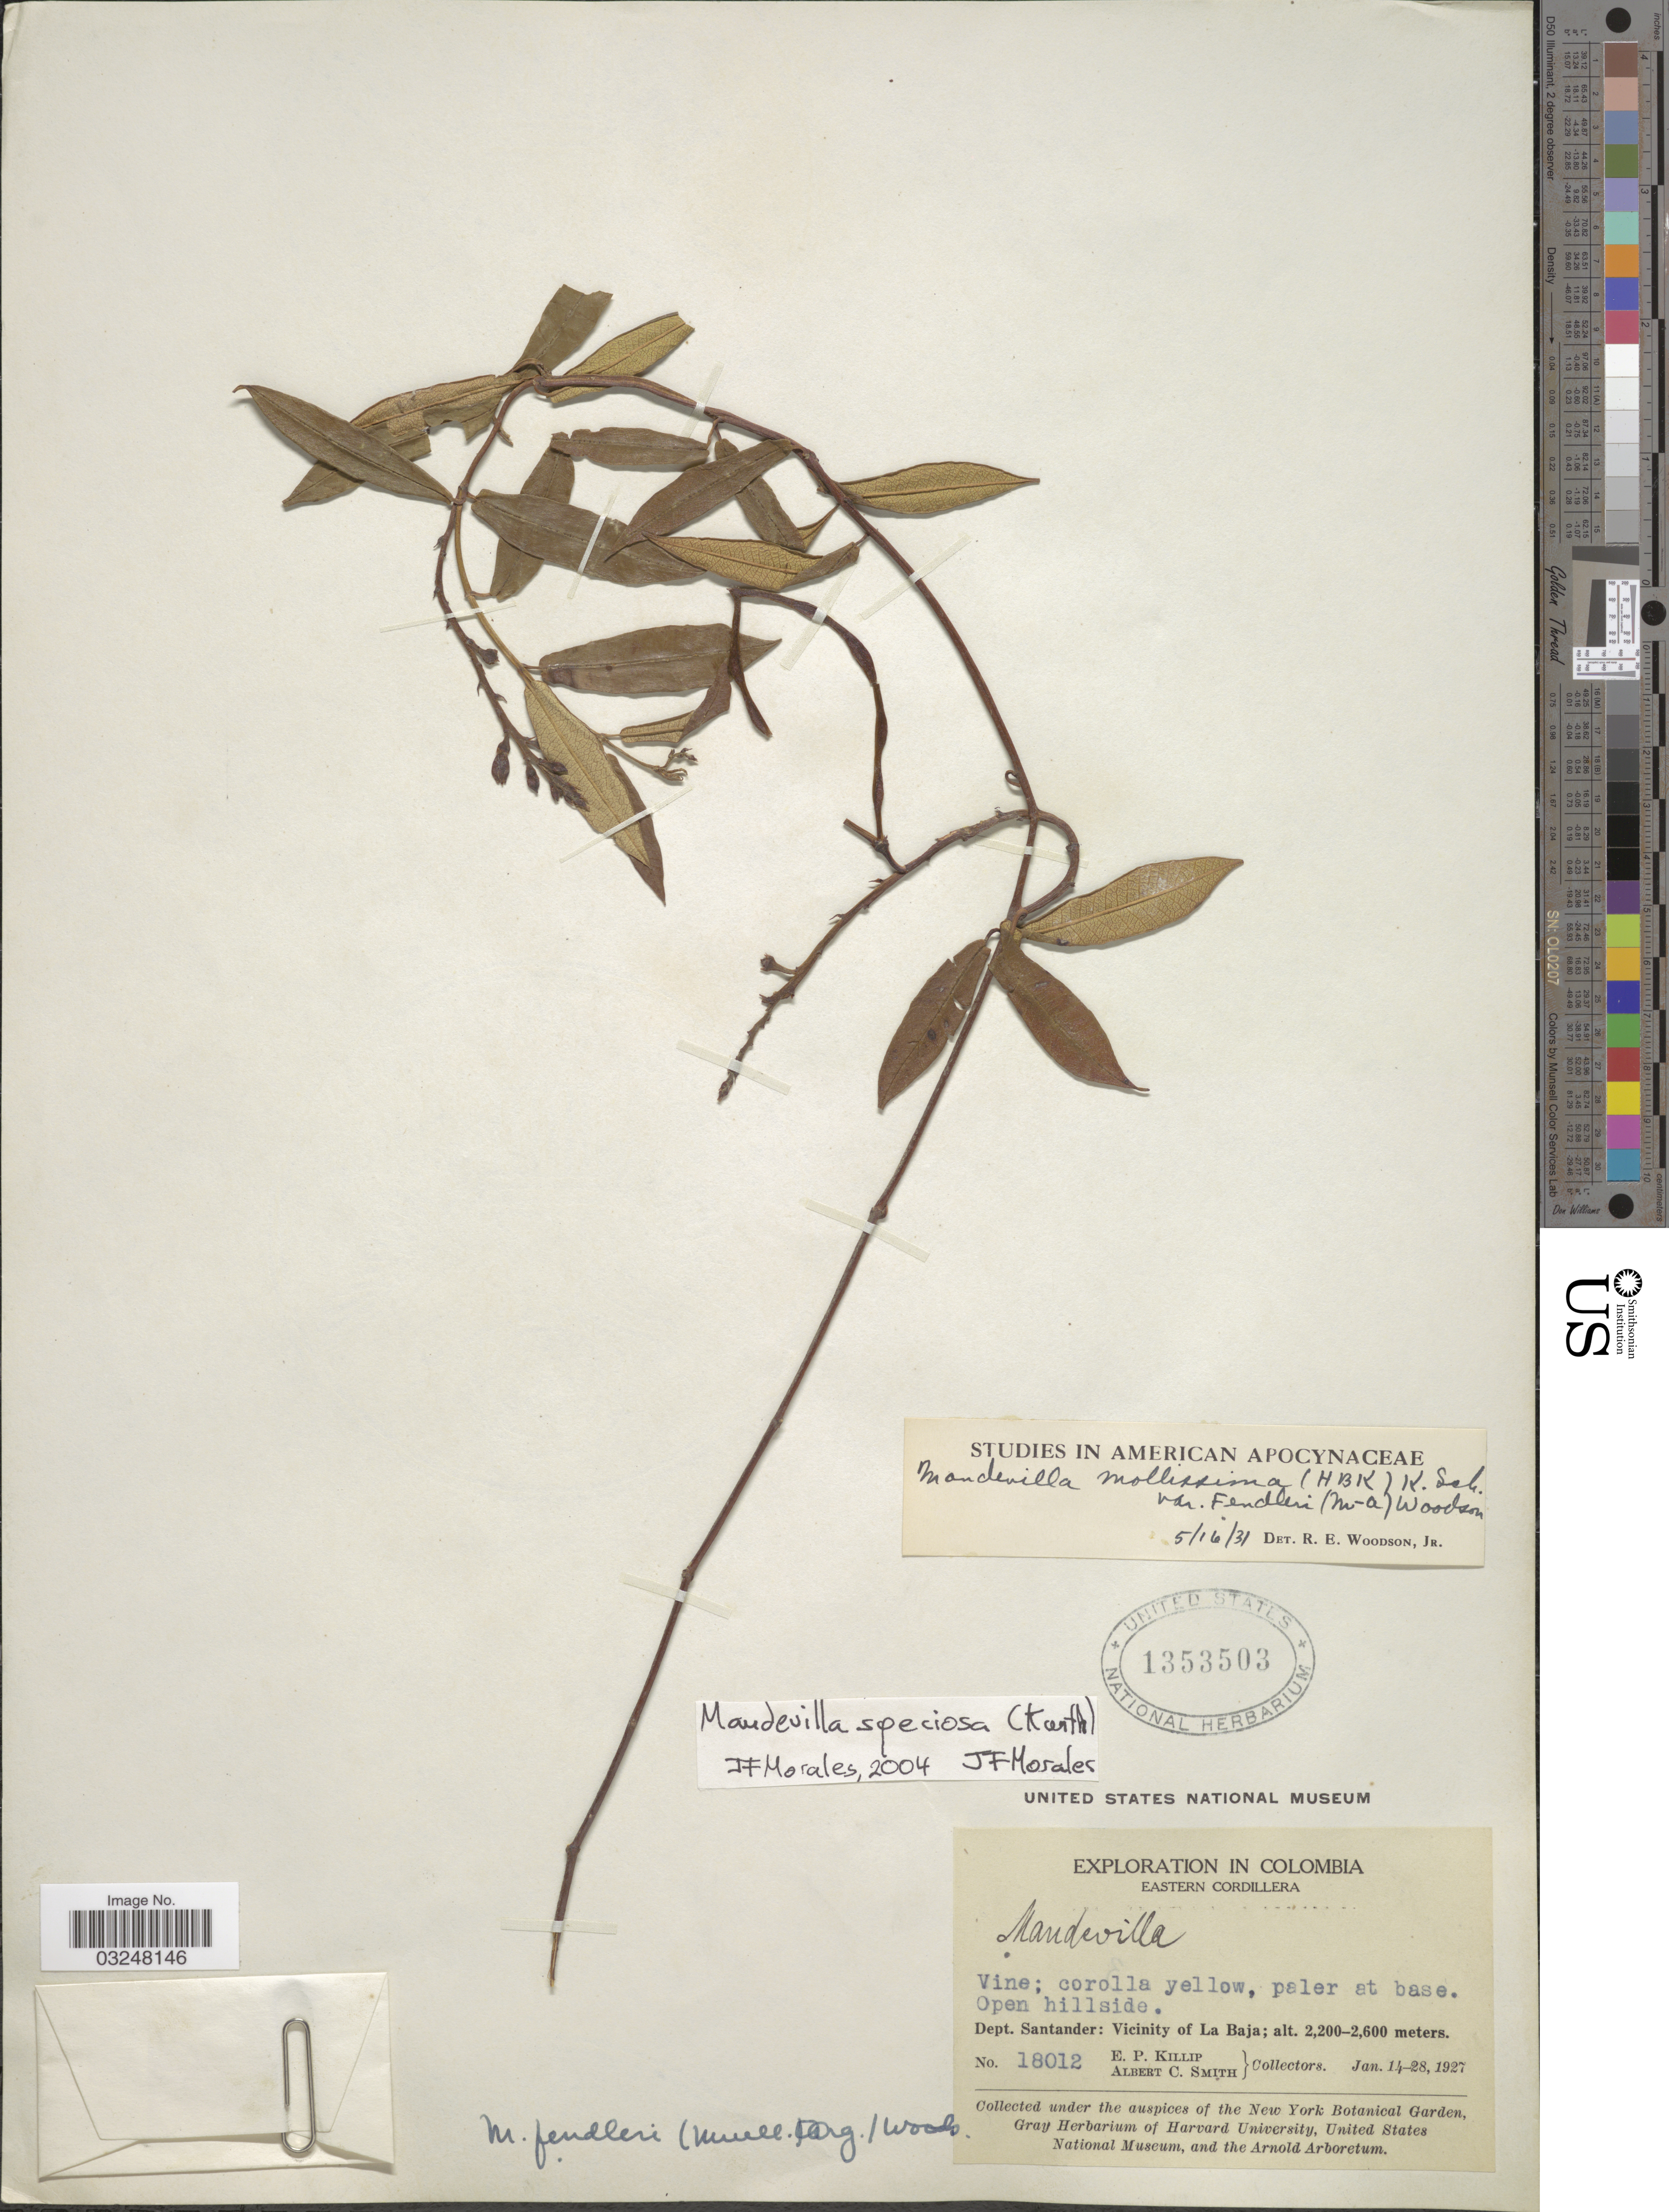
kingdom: Plantae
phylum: Tracheophyta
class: Magnoliopsida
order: Gentianales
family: Apocynaceae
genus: Mandevilla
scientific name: Mandevilla speciosa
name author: (Kunth) J.F. Morales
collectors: E. P. Killip & A. C. Smith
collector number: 18012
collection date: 1927-01-14/1927-01-28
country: Colombia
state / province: Santander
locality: Eastern Cordillera. Dept. Santander: Vicinity of La Baja.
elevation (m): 2200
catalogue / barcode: US 1353503